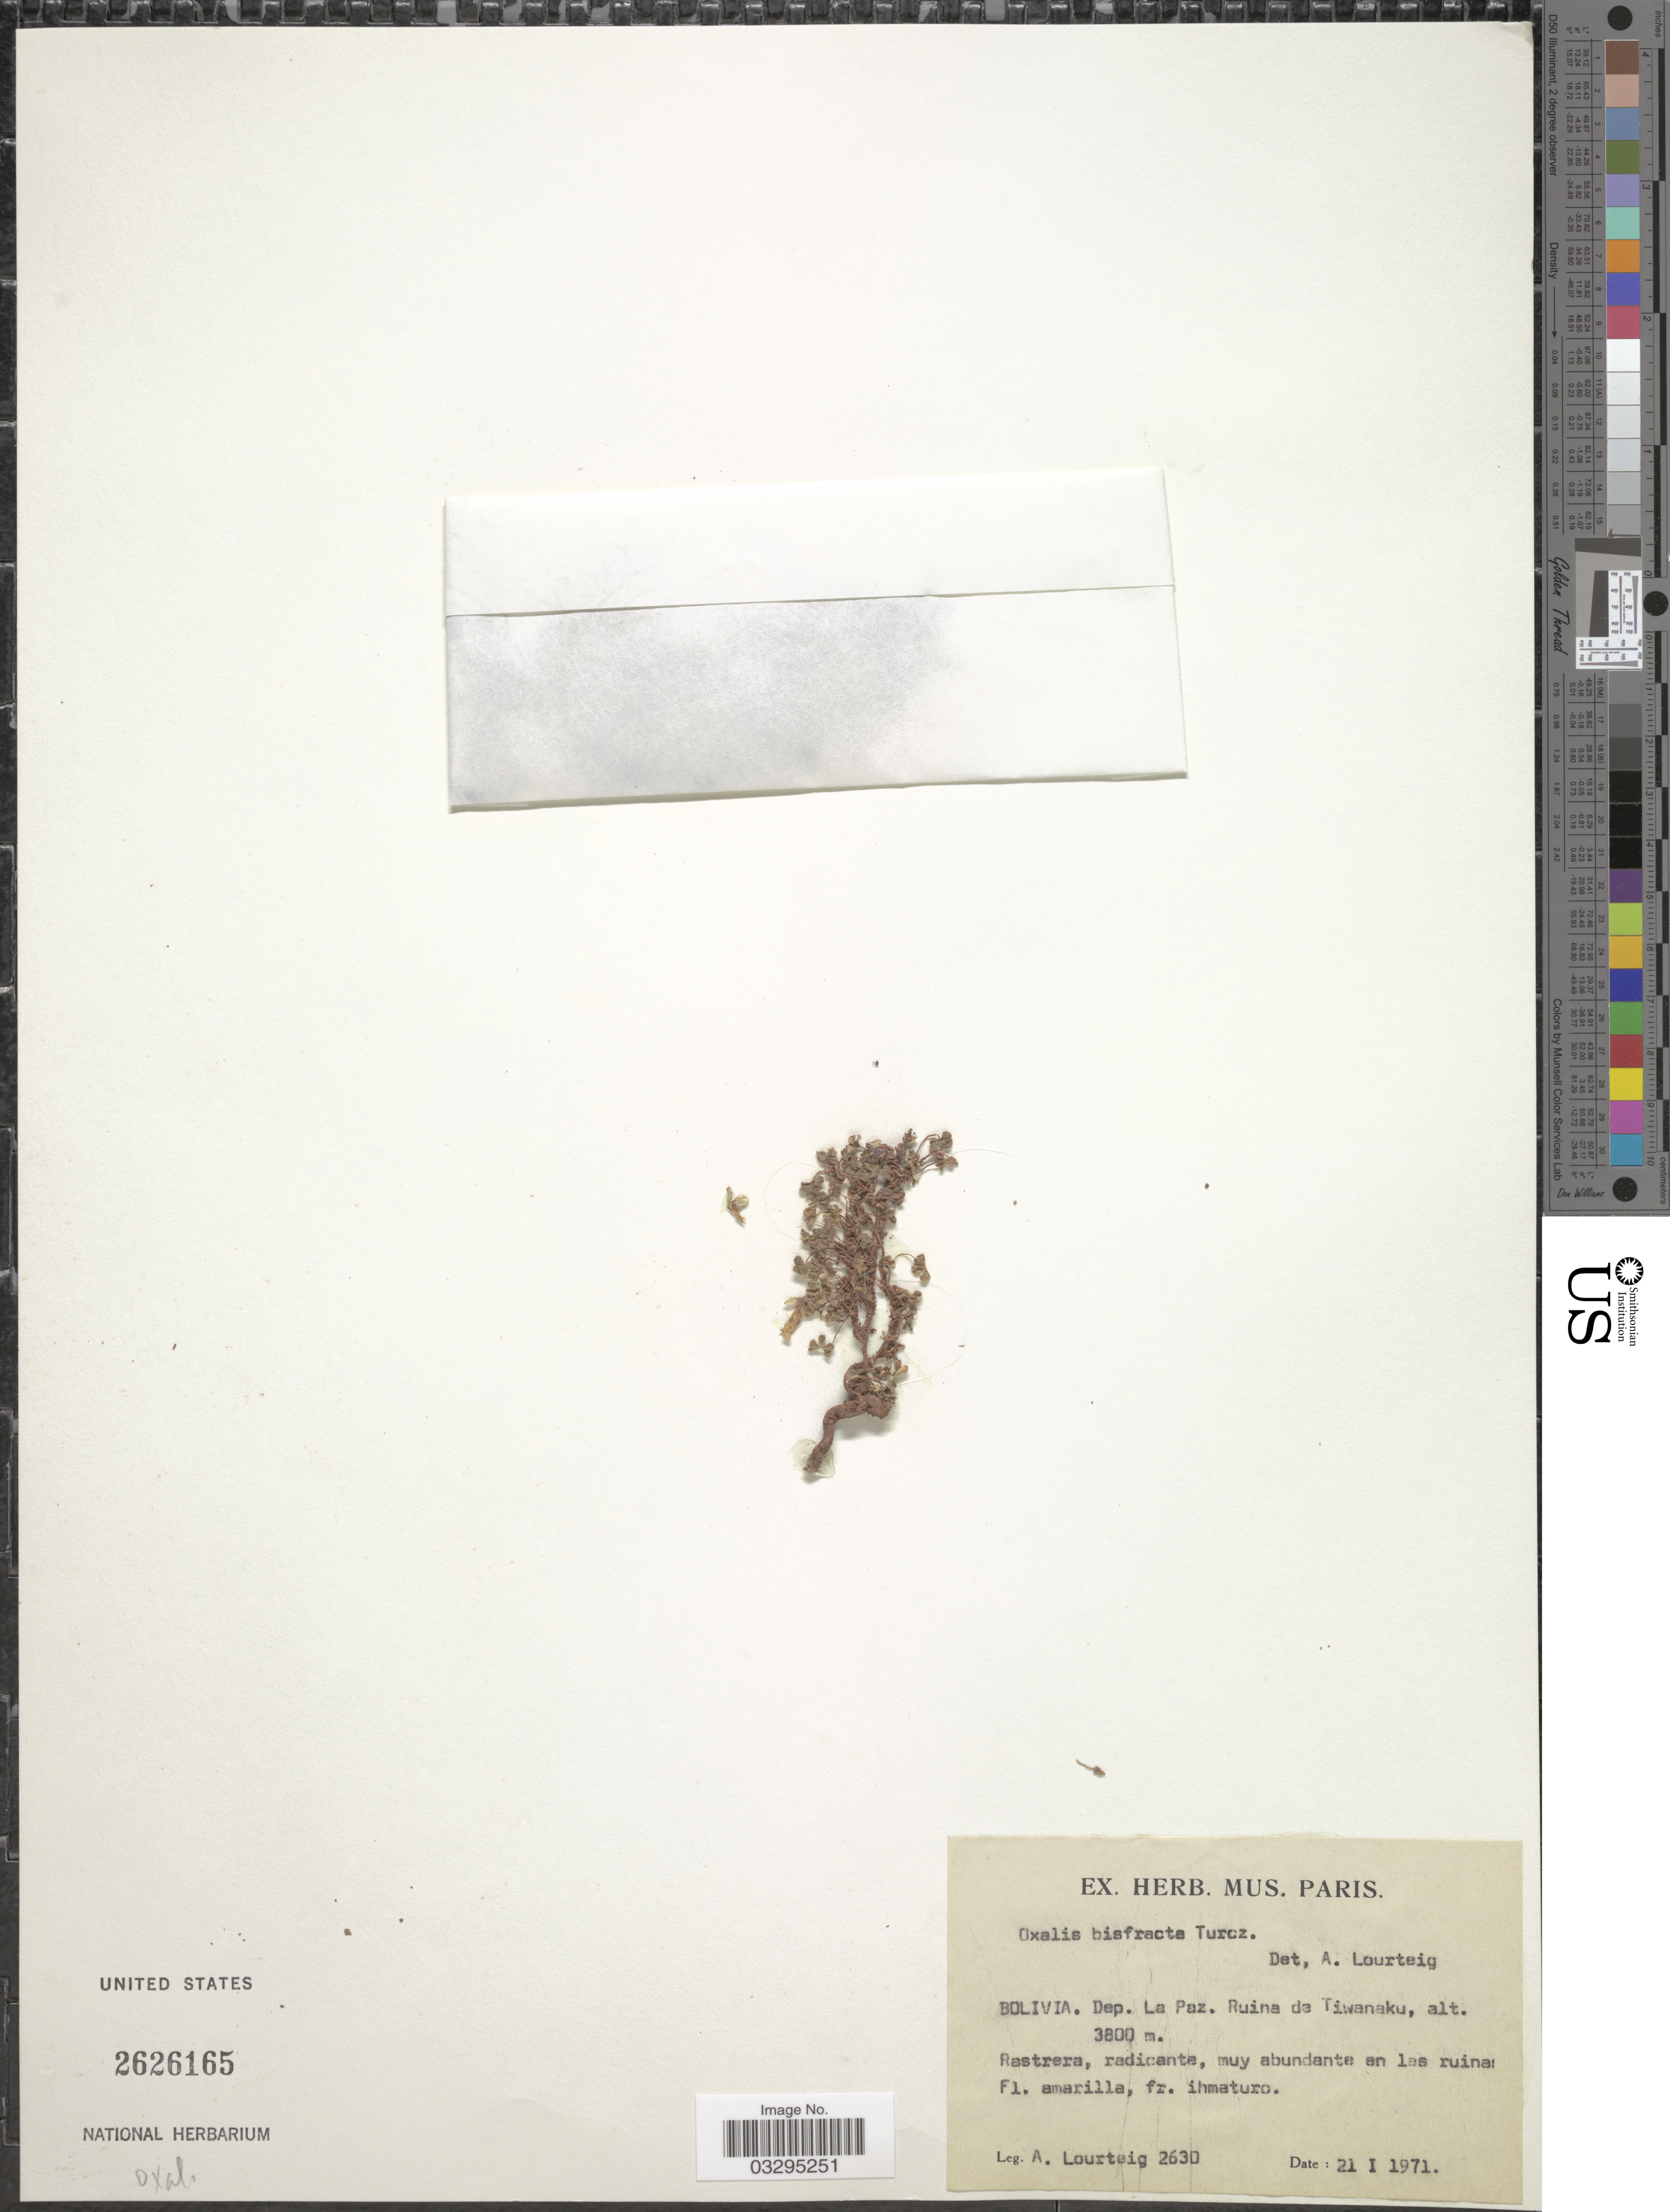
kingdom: Plantae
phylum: Tracheophyta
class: Magnoliopsida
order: Oxalidales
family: Oxalidaceae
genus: Oxalis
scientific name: Oxalis bisfracta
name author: Turcz.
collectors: A. Lourteig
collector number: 2630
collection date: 1971-01-21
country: Bolivia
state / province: La Paz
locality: Dep. La Paz. Ruina de Tiwanaku.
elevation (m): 3800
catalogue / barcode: US 2626165